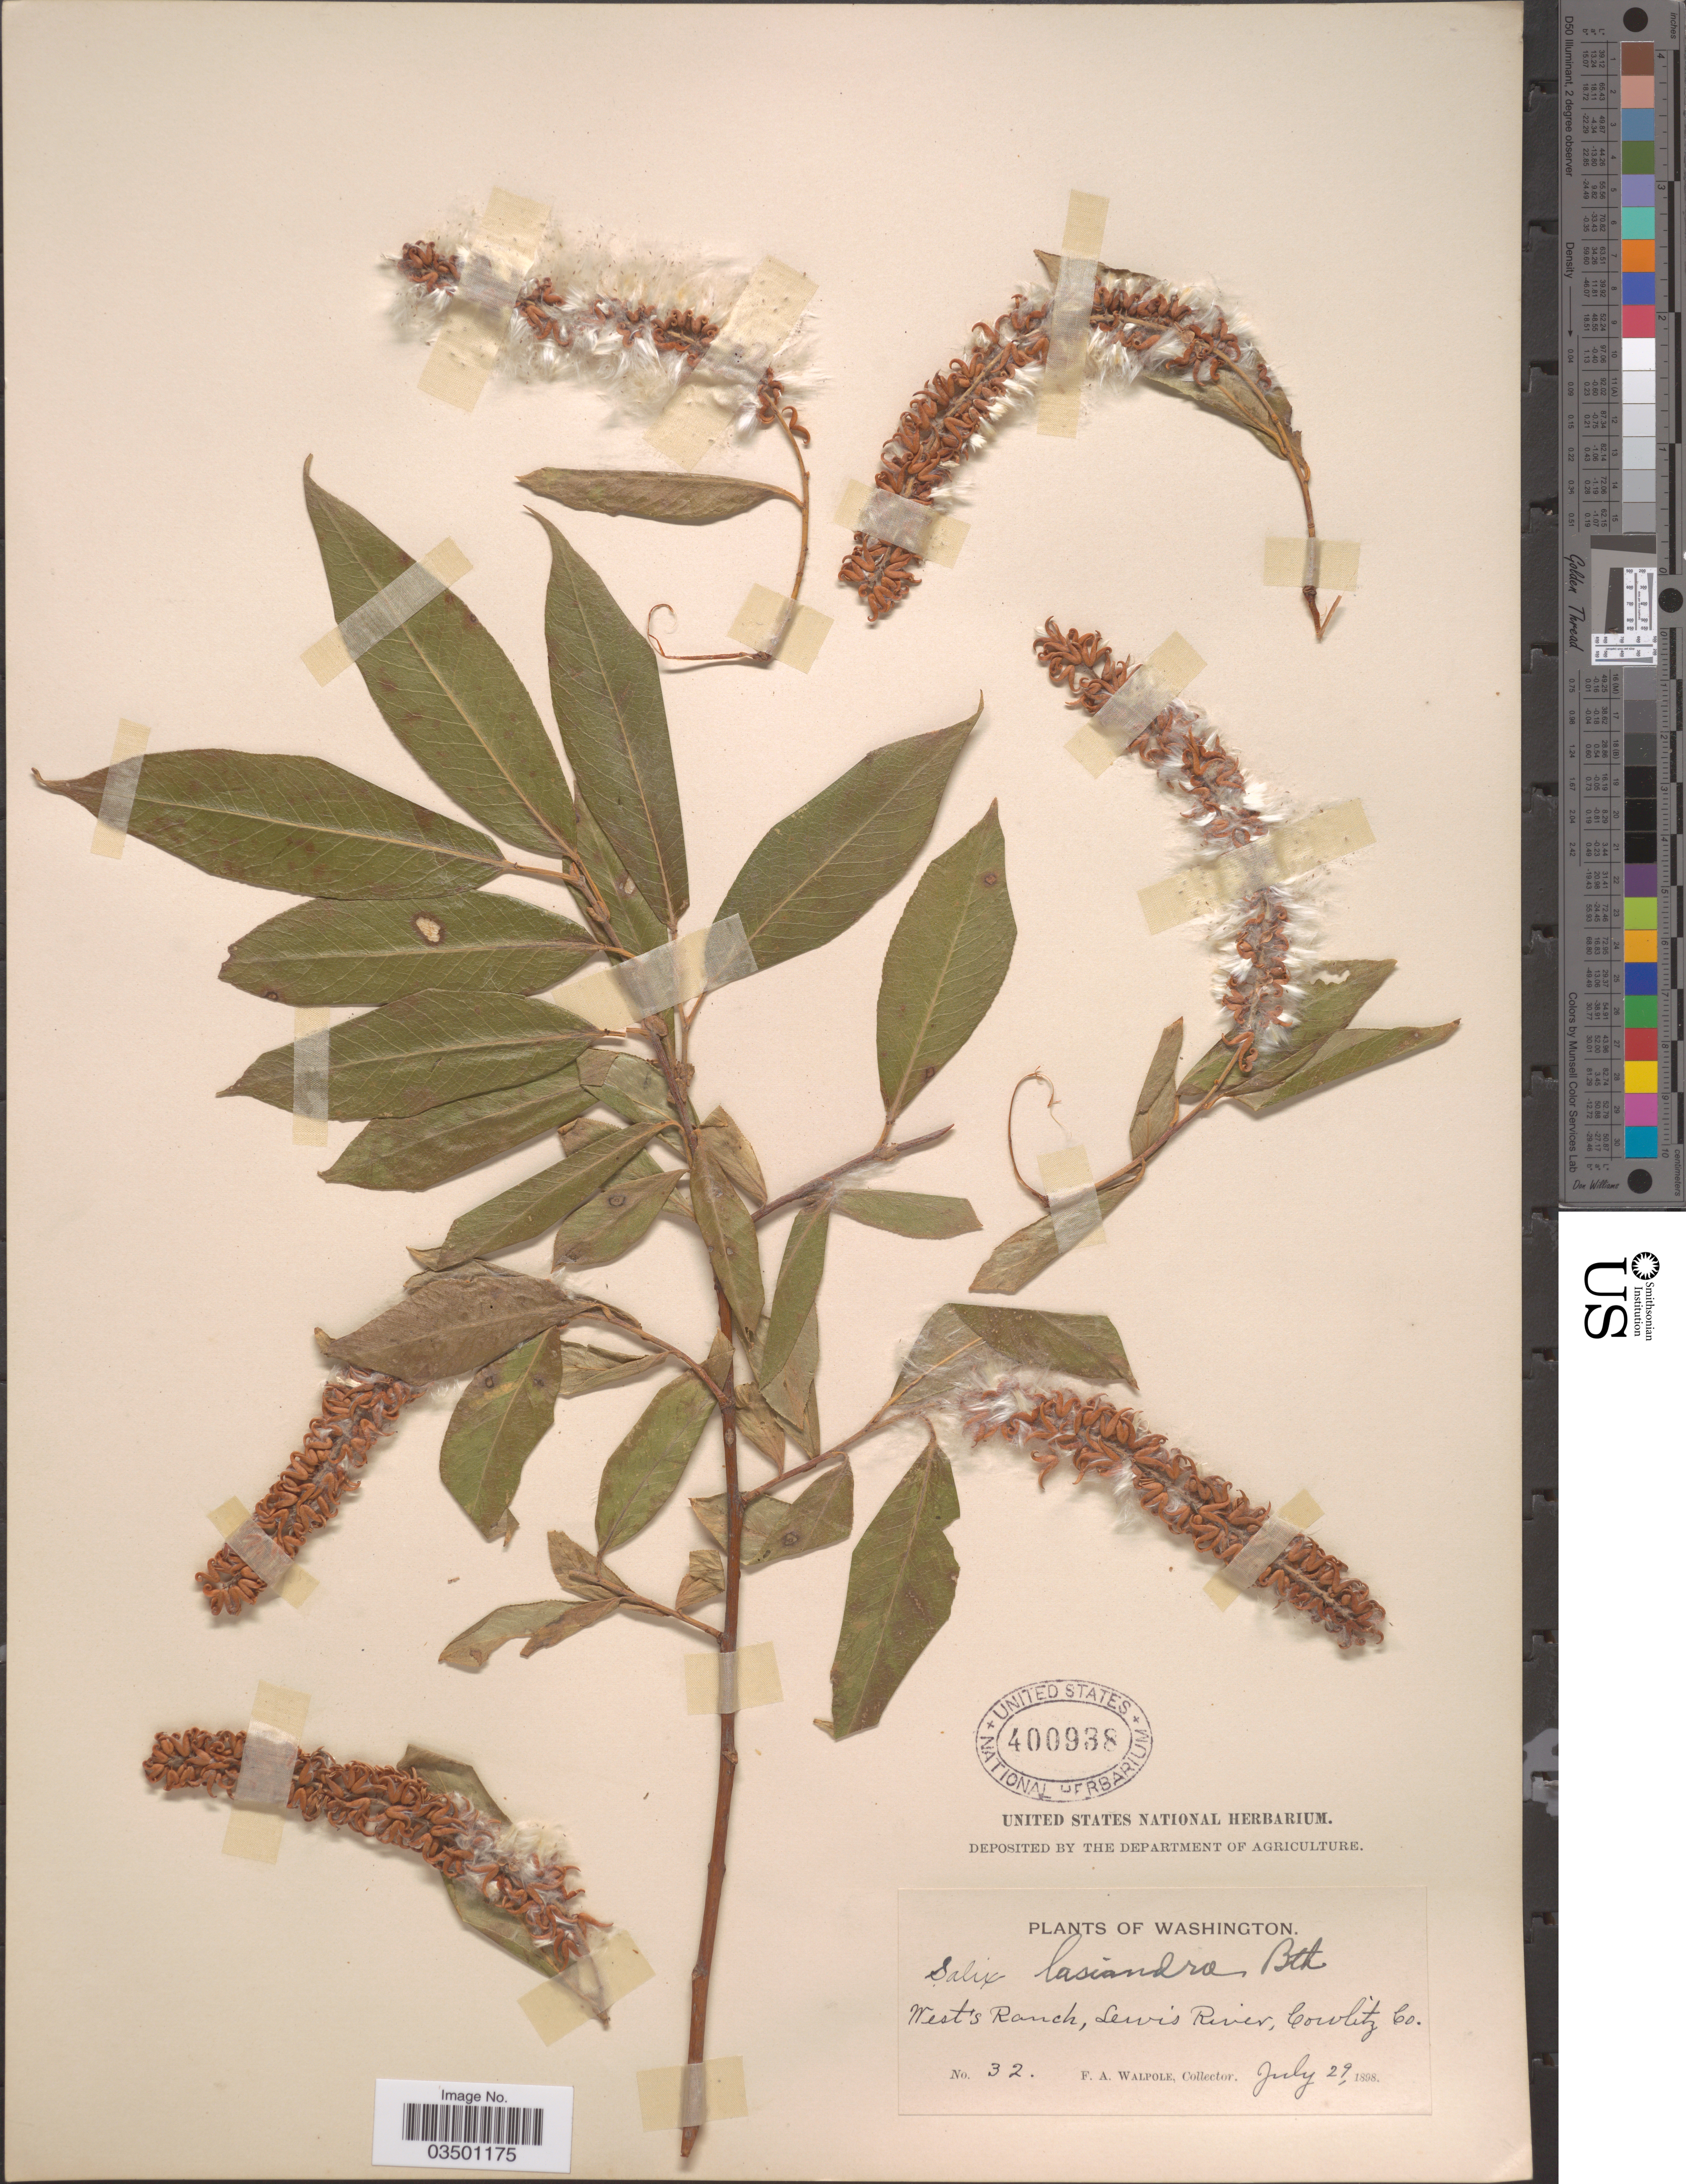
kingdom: Plantae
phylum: Tracheophyta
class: Magnoliopsida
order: Malpighiales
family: Salicaceae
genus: Salix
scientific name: Salix lasiandra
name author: Benth.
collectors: F. Walpole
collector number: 32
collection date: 1898-07-29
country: United States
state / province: Washington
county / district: Cowlitz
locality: West's Ranch, Lewis River, Cowlitz Co.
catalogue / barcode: US 400938